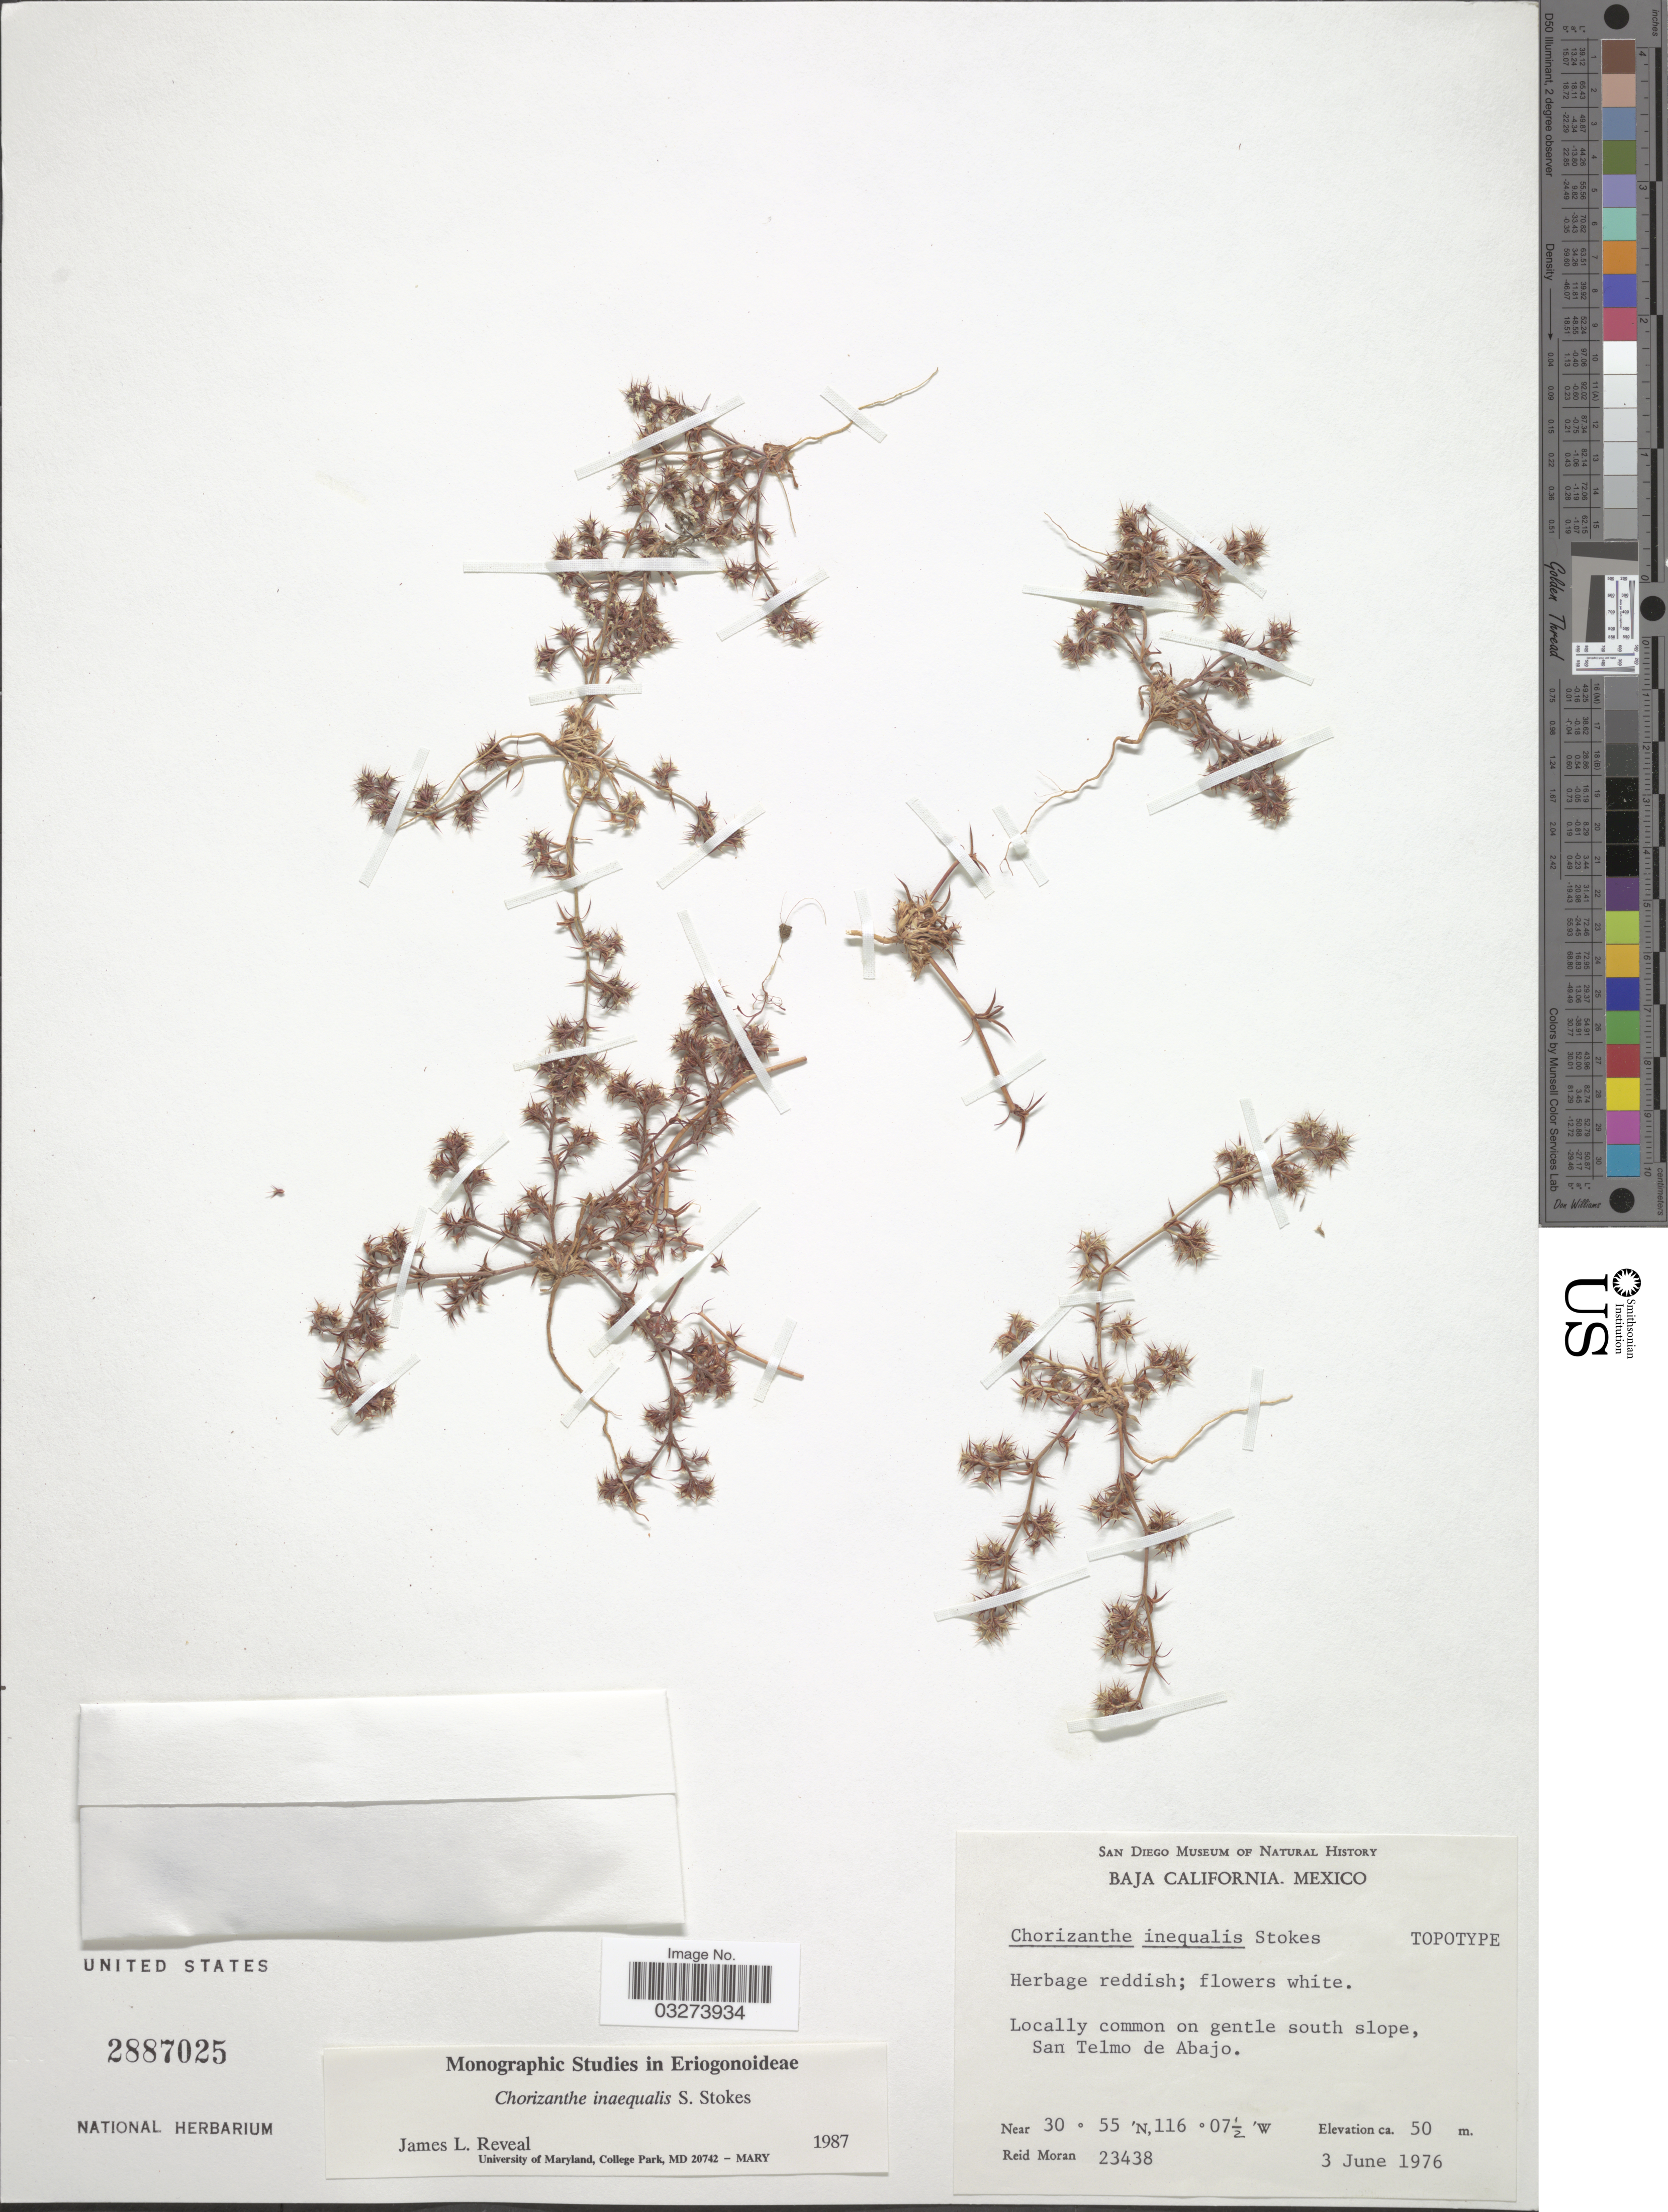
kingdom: Plantae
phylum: Tracheophyta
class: Magnoliopsida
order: Caryophyllales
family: Polygonaceae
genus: Chorizanthe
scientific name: Chorizanthe inequalis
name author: S. Stokes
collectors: R. Moran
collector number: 23438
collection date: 1976-06-03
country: Mexico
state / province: Baja California Norte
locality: San Telmo de Abajo.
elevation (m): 50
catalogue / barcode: US 2887025